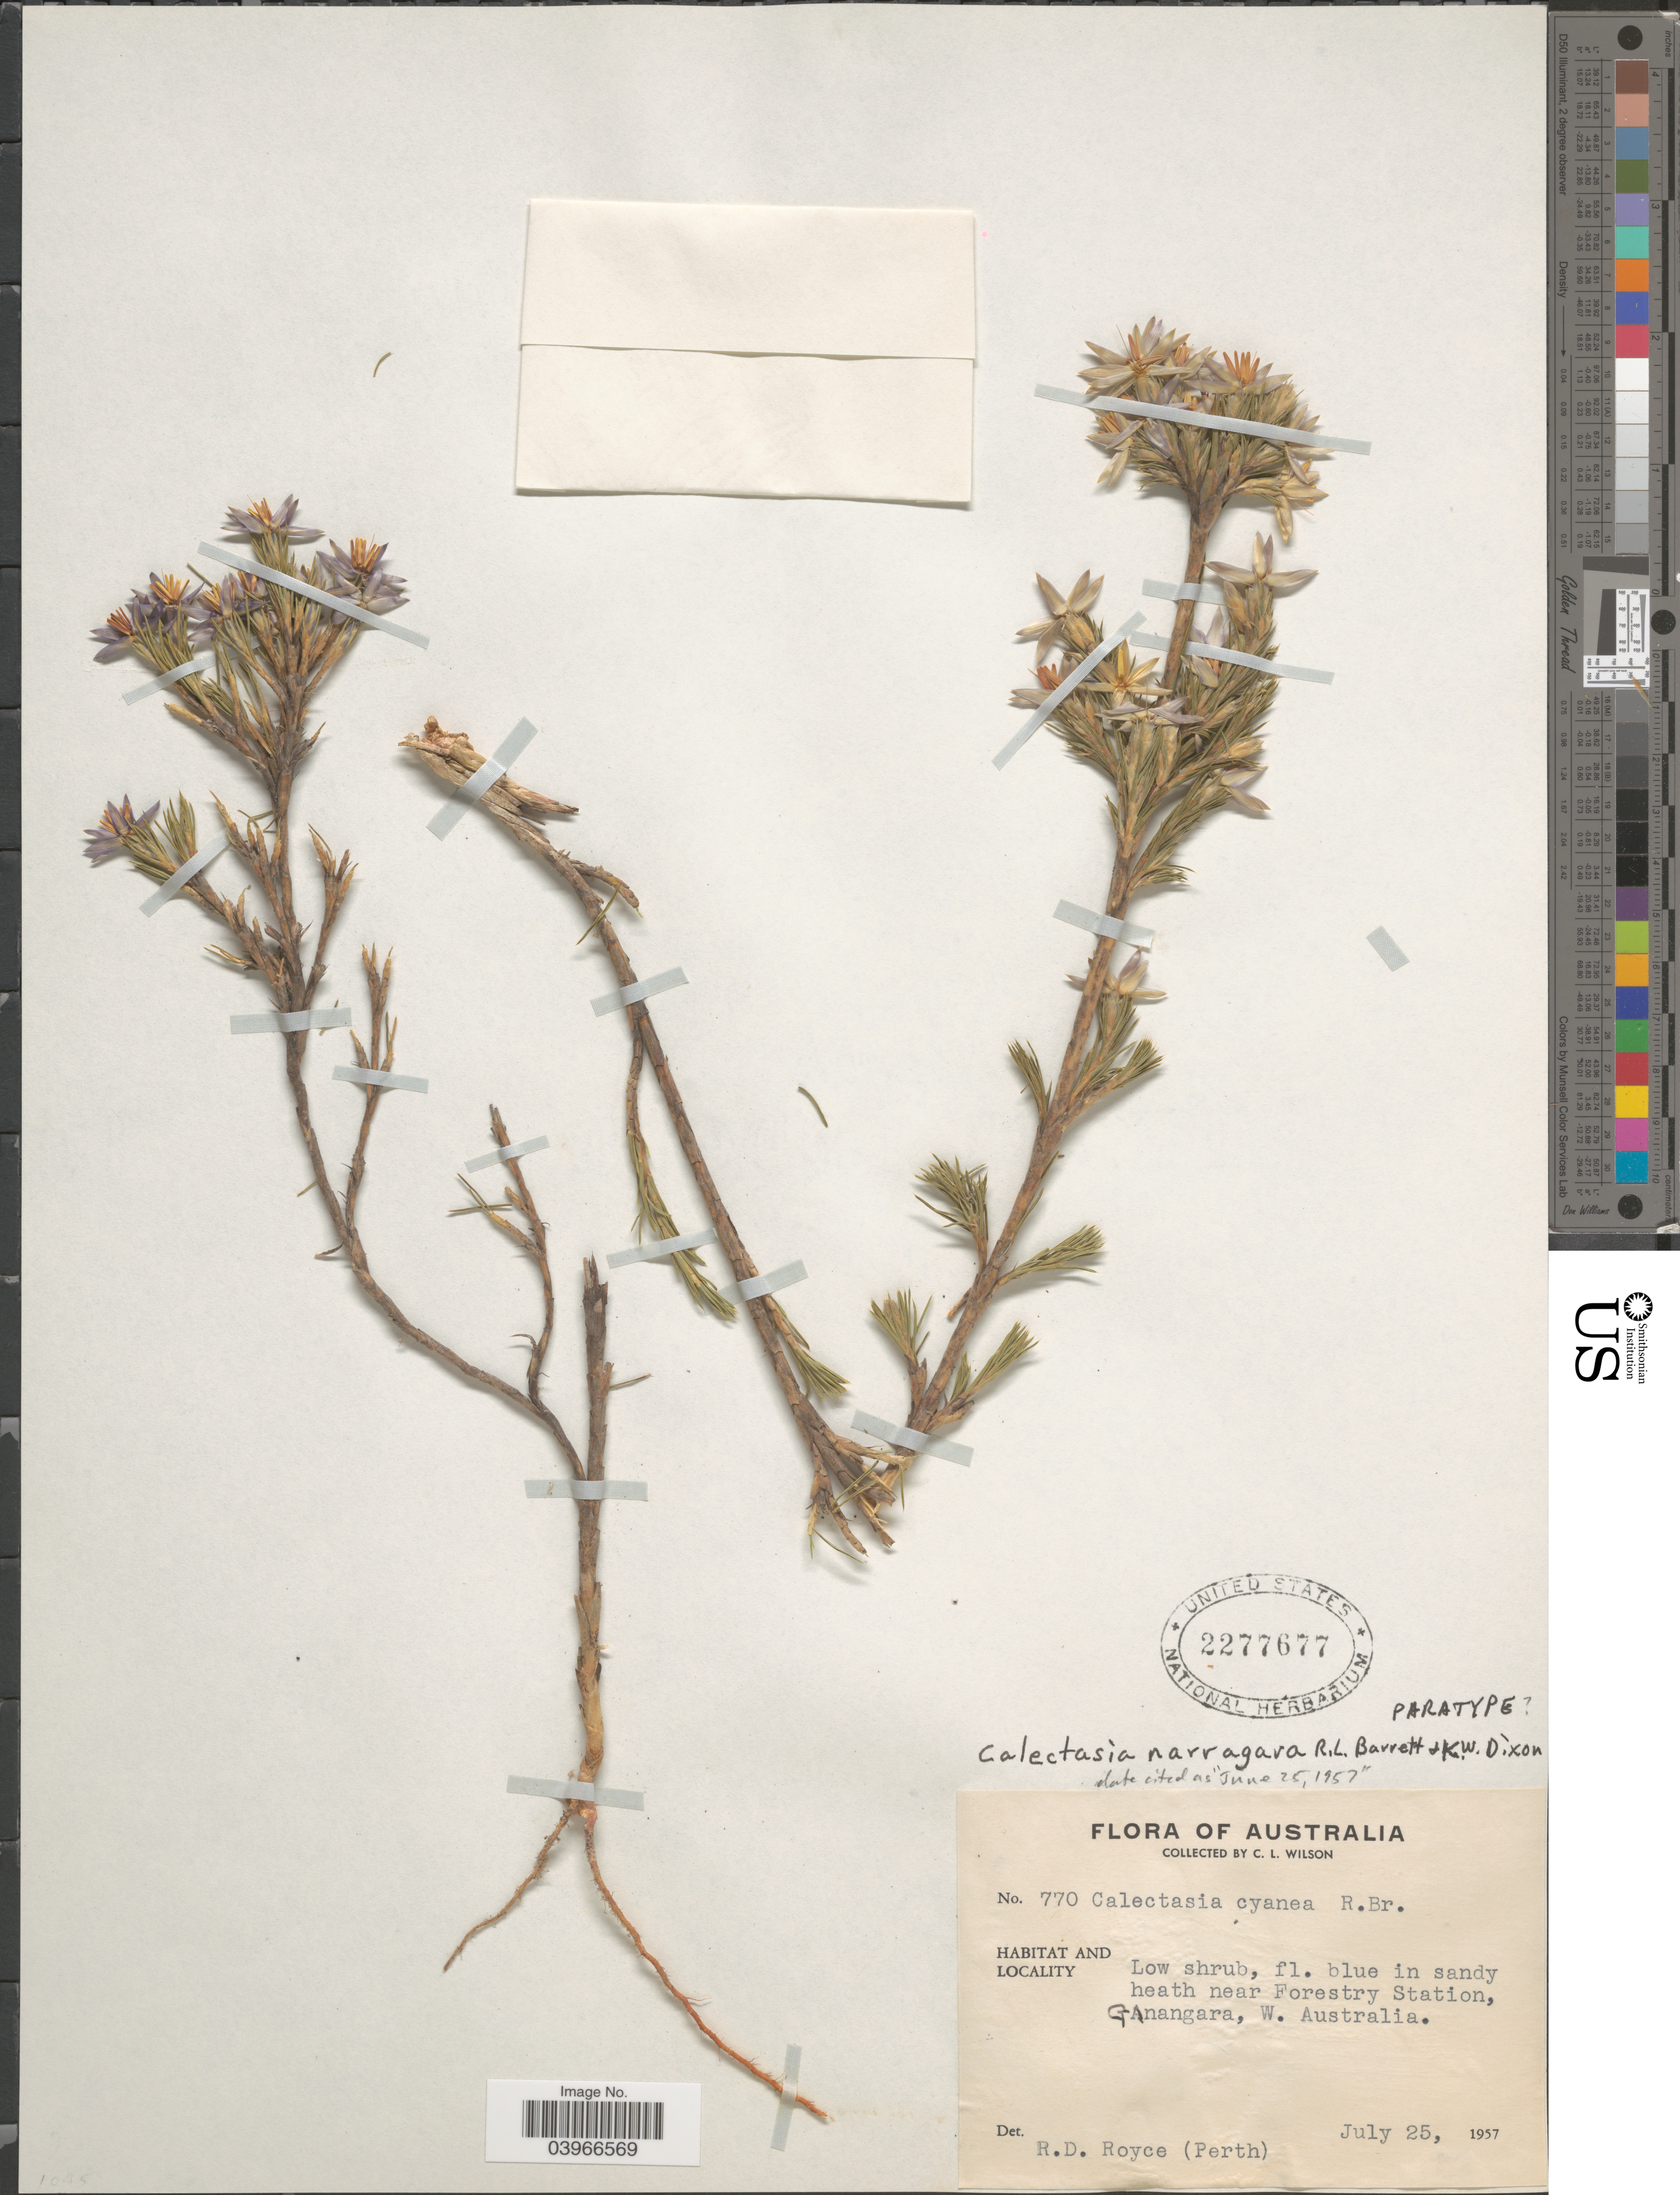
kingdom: Plantae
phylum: Tracheophyta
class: Liliopsida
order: Arecales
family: Dasypogonaceae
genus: Calectasia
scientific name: Calectasia narragara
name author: R.L. Barrett & K.W. Dixon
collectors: C. L. Wilson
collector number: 770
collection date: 1957-07-25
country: Australia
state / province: Western Australia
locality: In sandy heath near Forestry Station, Gnangara.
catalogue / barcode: US 2277677